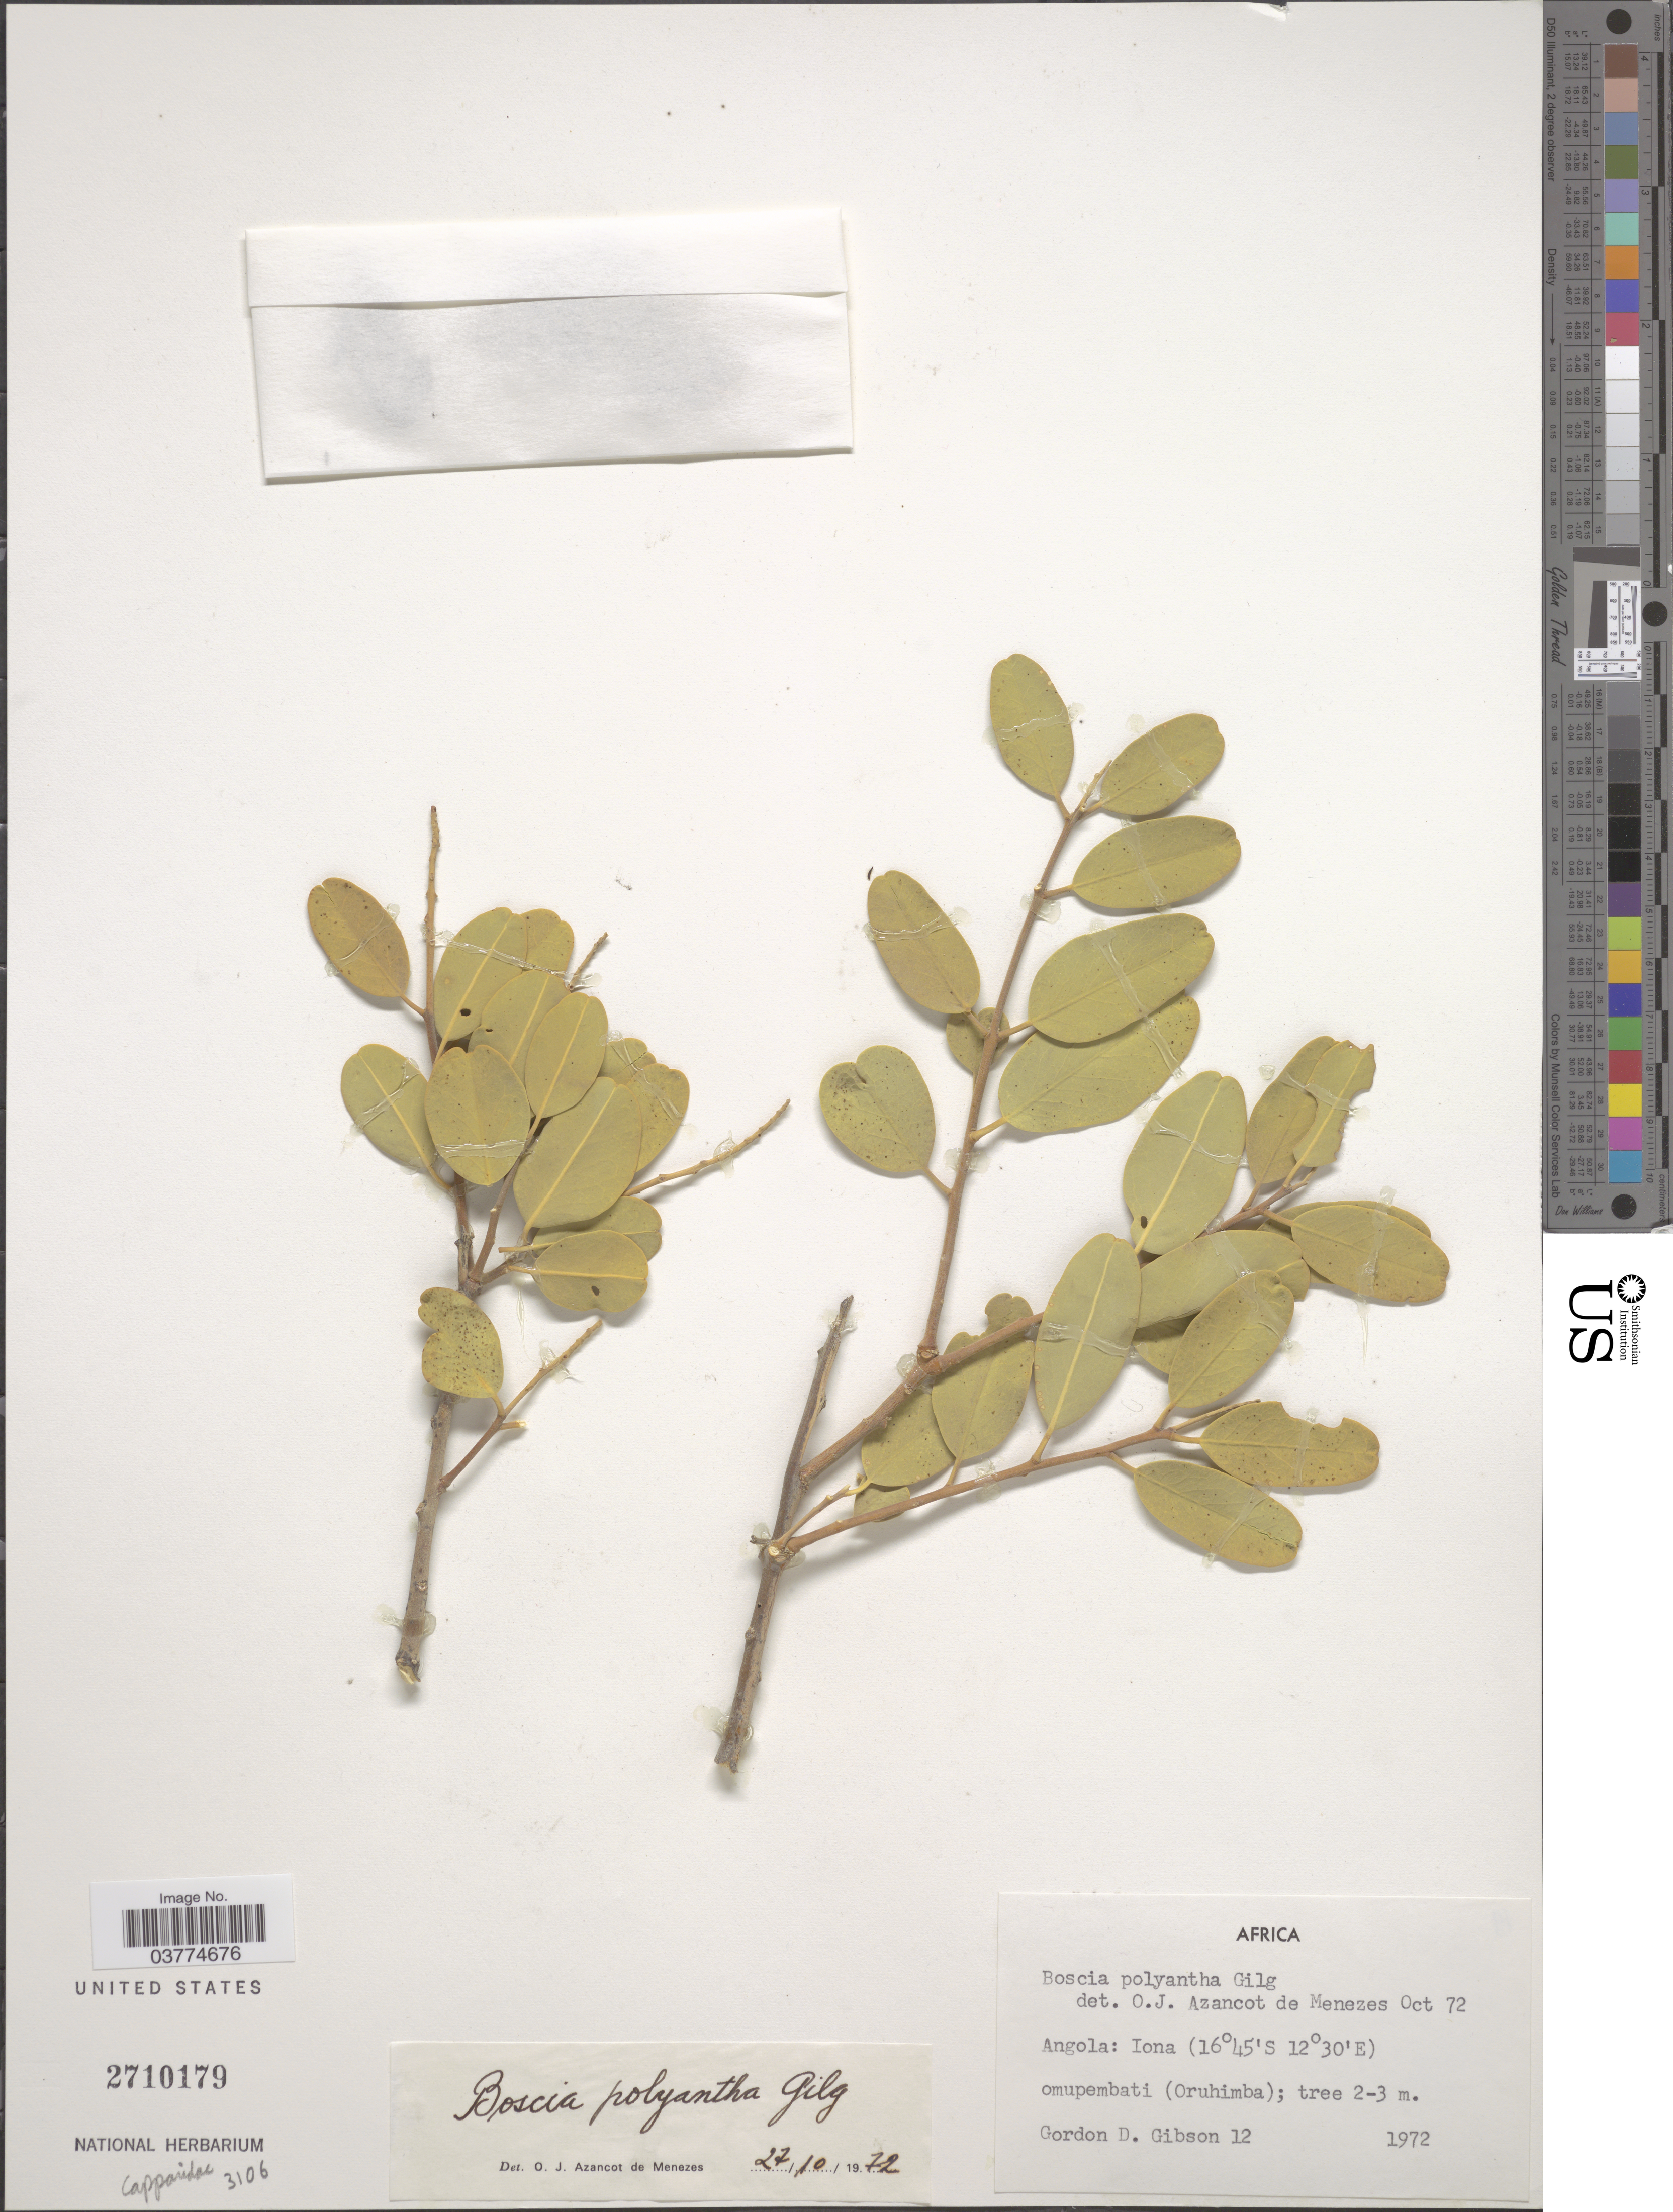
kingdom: Plantae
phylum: Tracheophyta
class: Magnoliopsida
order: Brassicales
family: Capparaceae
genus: Boscia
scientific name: Boscia polyantha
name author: Gilg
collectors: G. D. Gibson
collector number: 12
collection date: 1972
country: Angola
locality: Angola: Iona.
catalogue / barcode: US 2710179